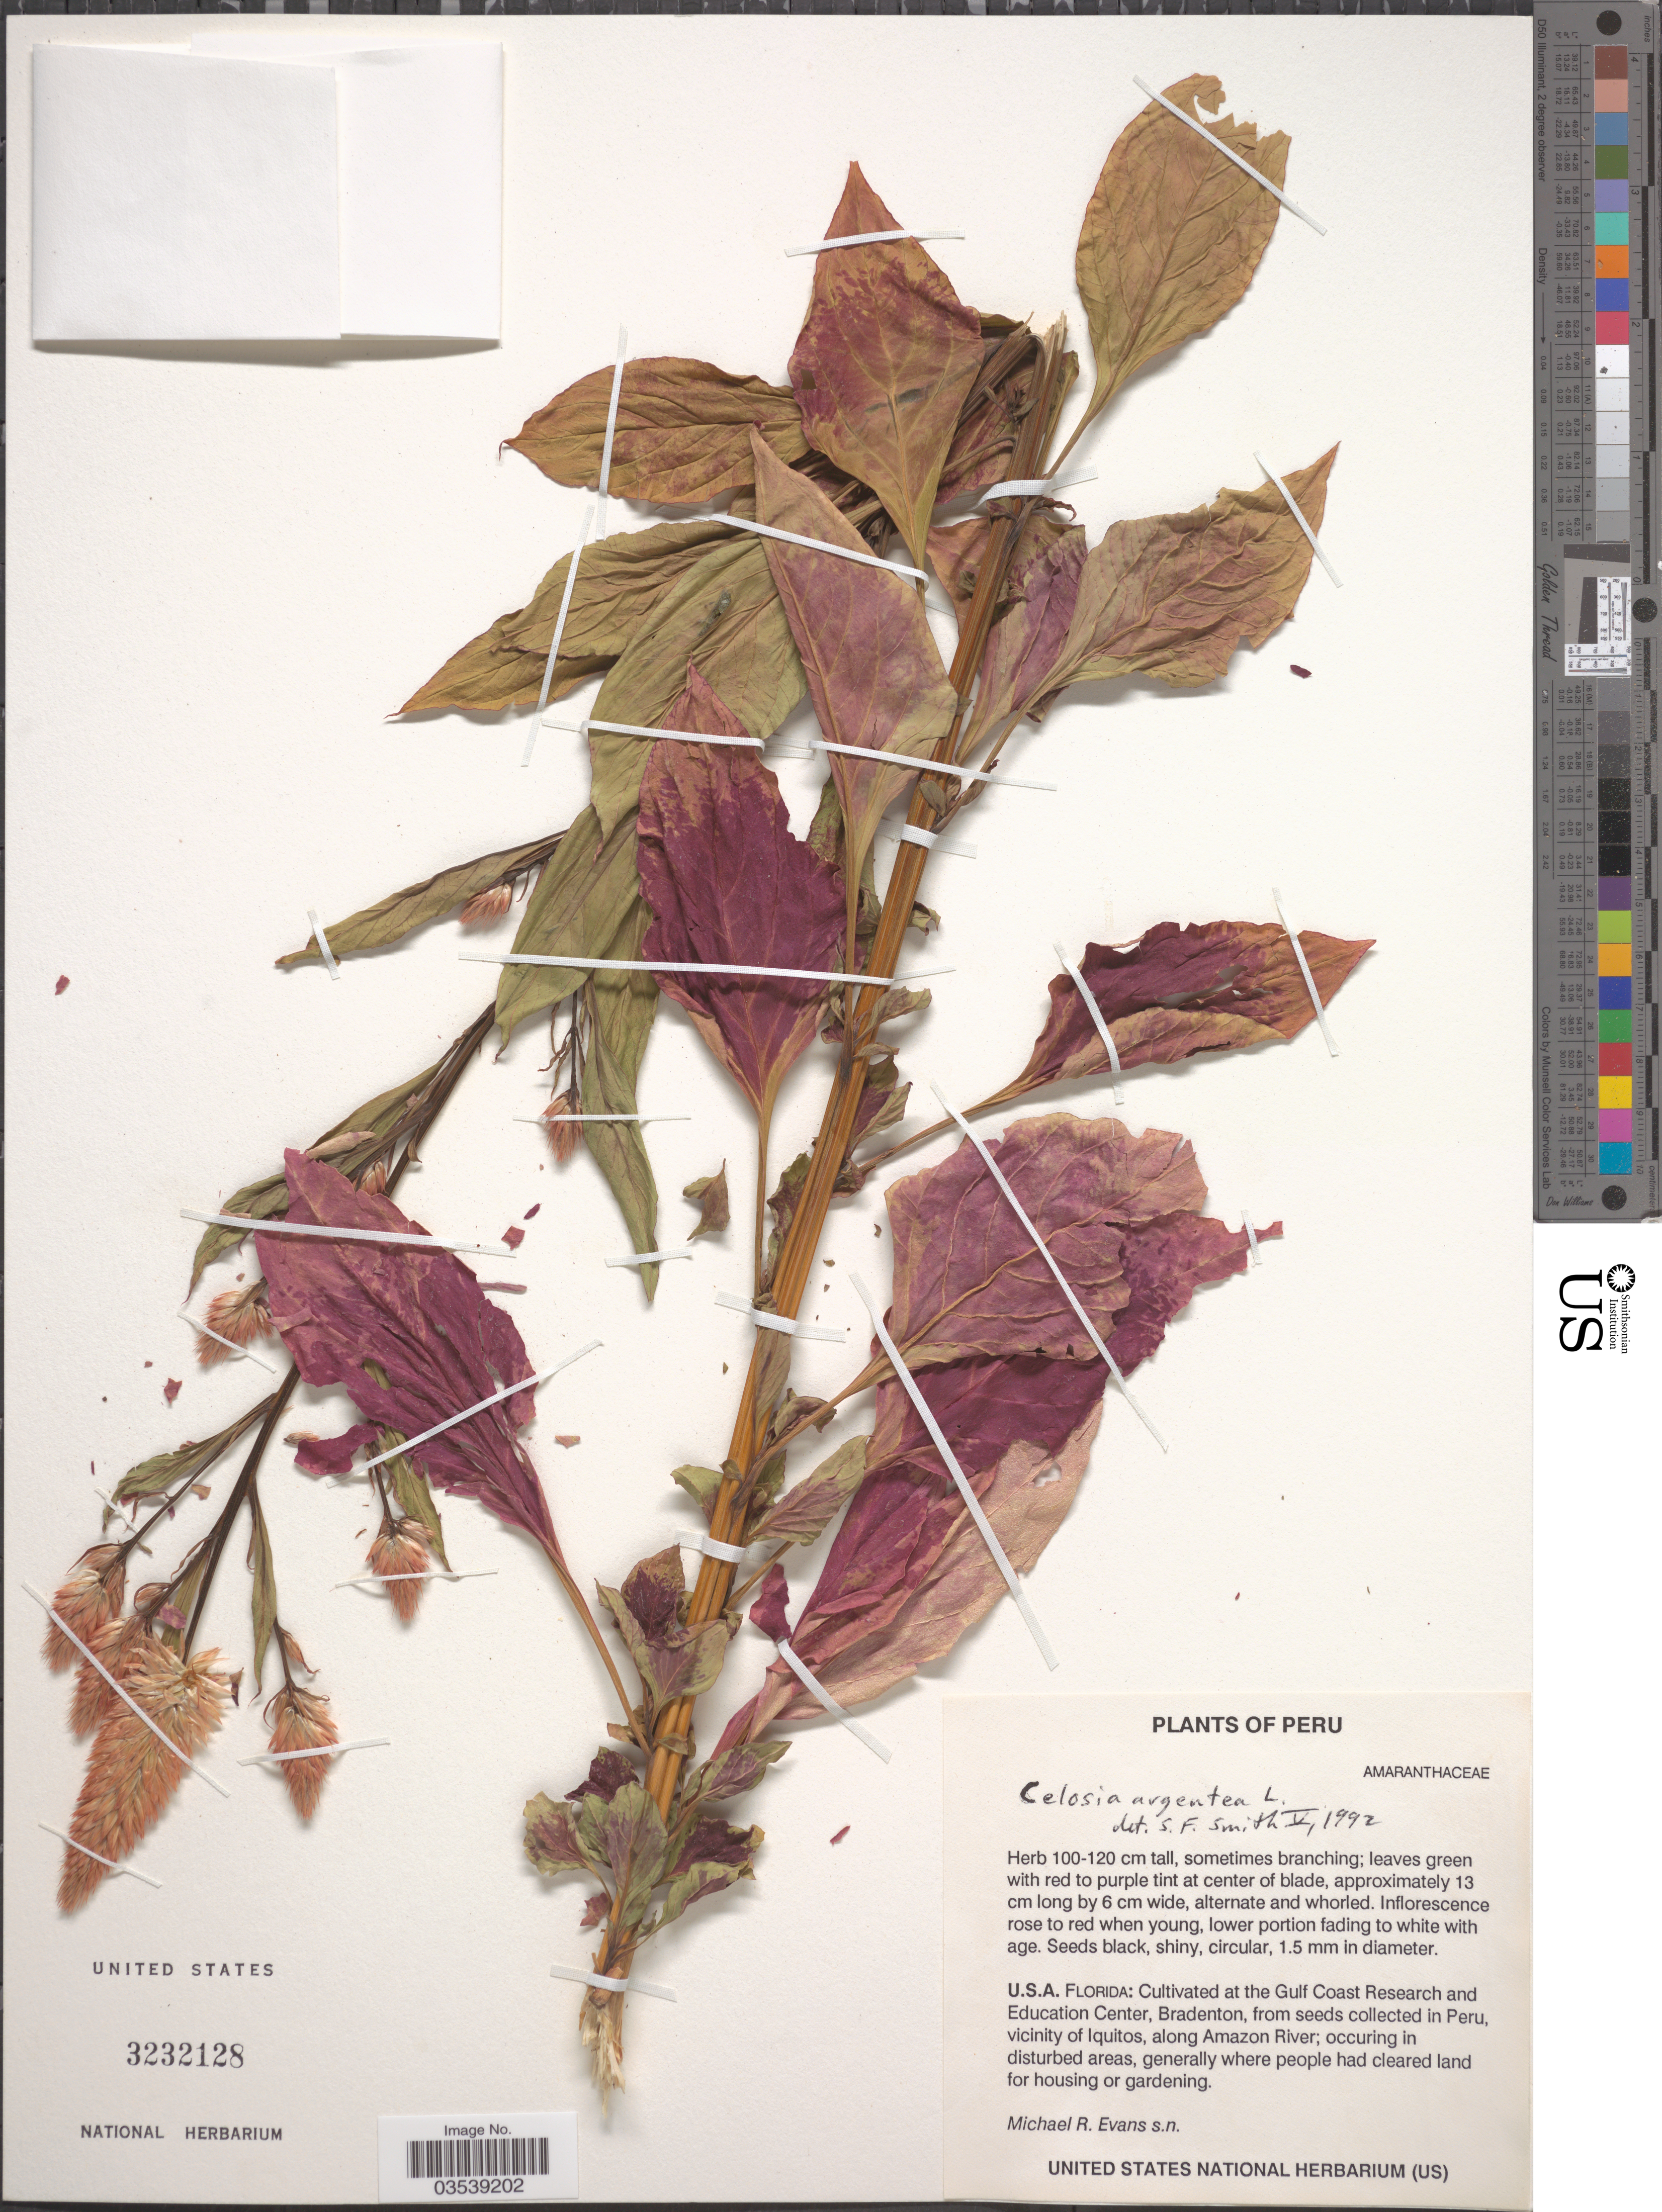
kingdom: Plantae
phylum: Tracheophyta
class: Magnoliopsida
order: Caryophyllales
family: Amaranthaceae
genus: Celosia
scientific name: Celosia argentea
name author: L.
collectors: M. Evans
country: United States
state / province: Florida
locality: Cultivated at the Gulf Coast Research and Education Center, Bradenton.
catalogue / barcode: US 3232128